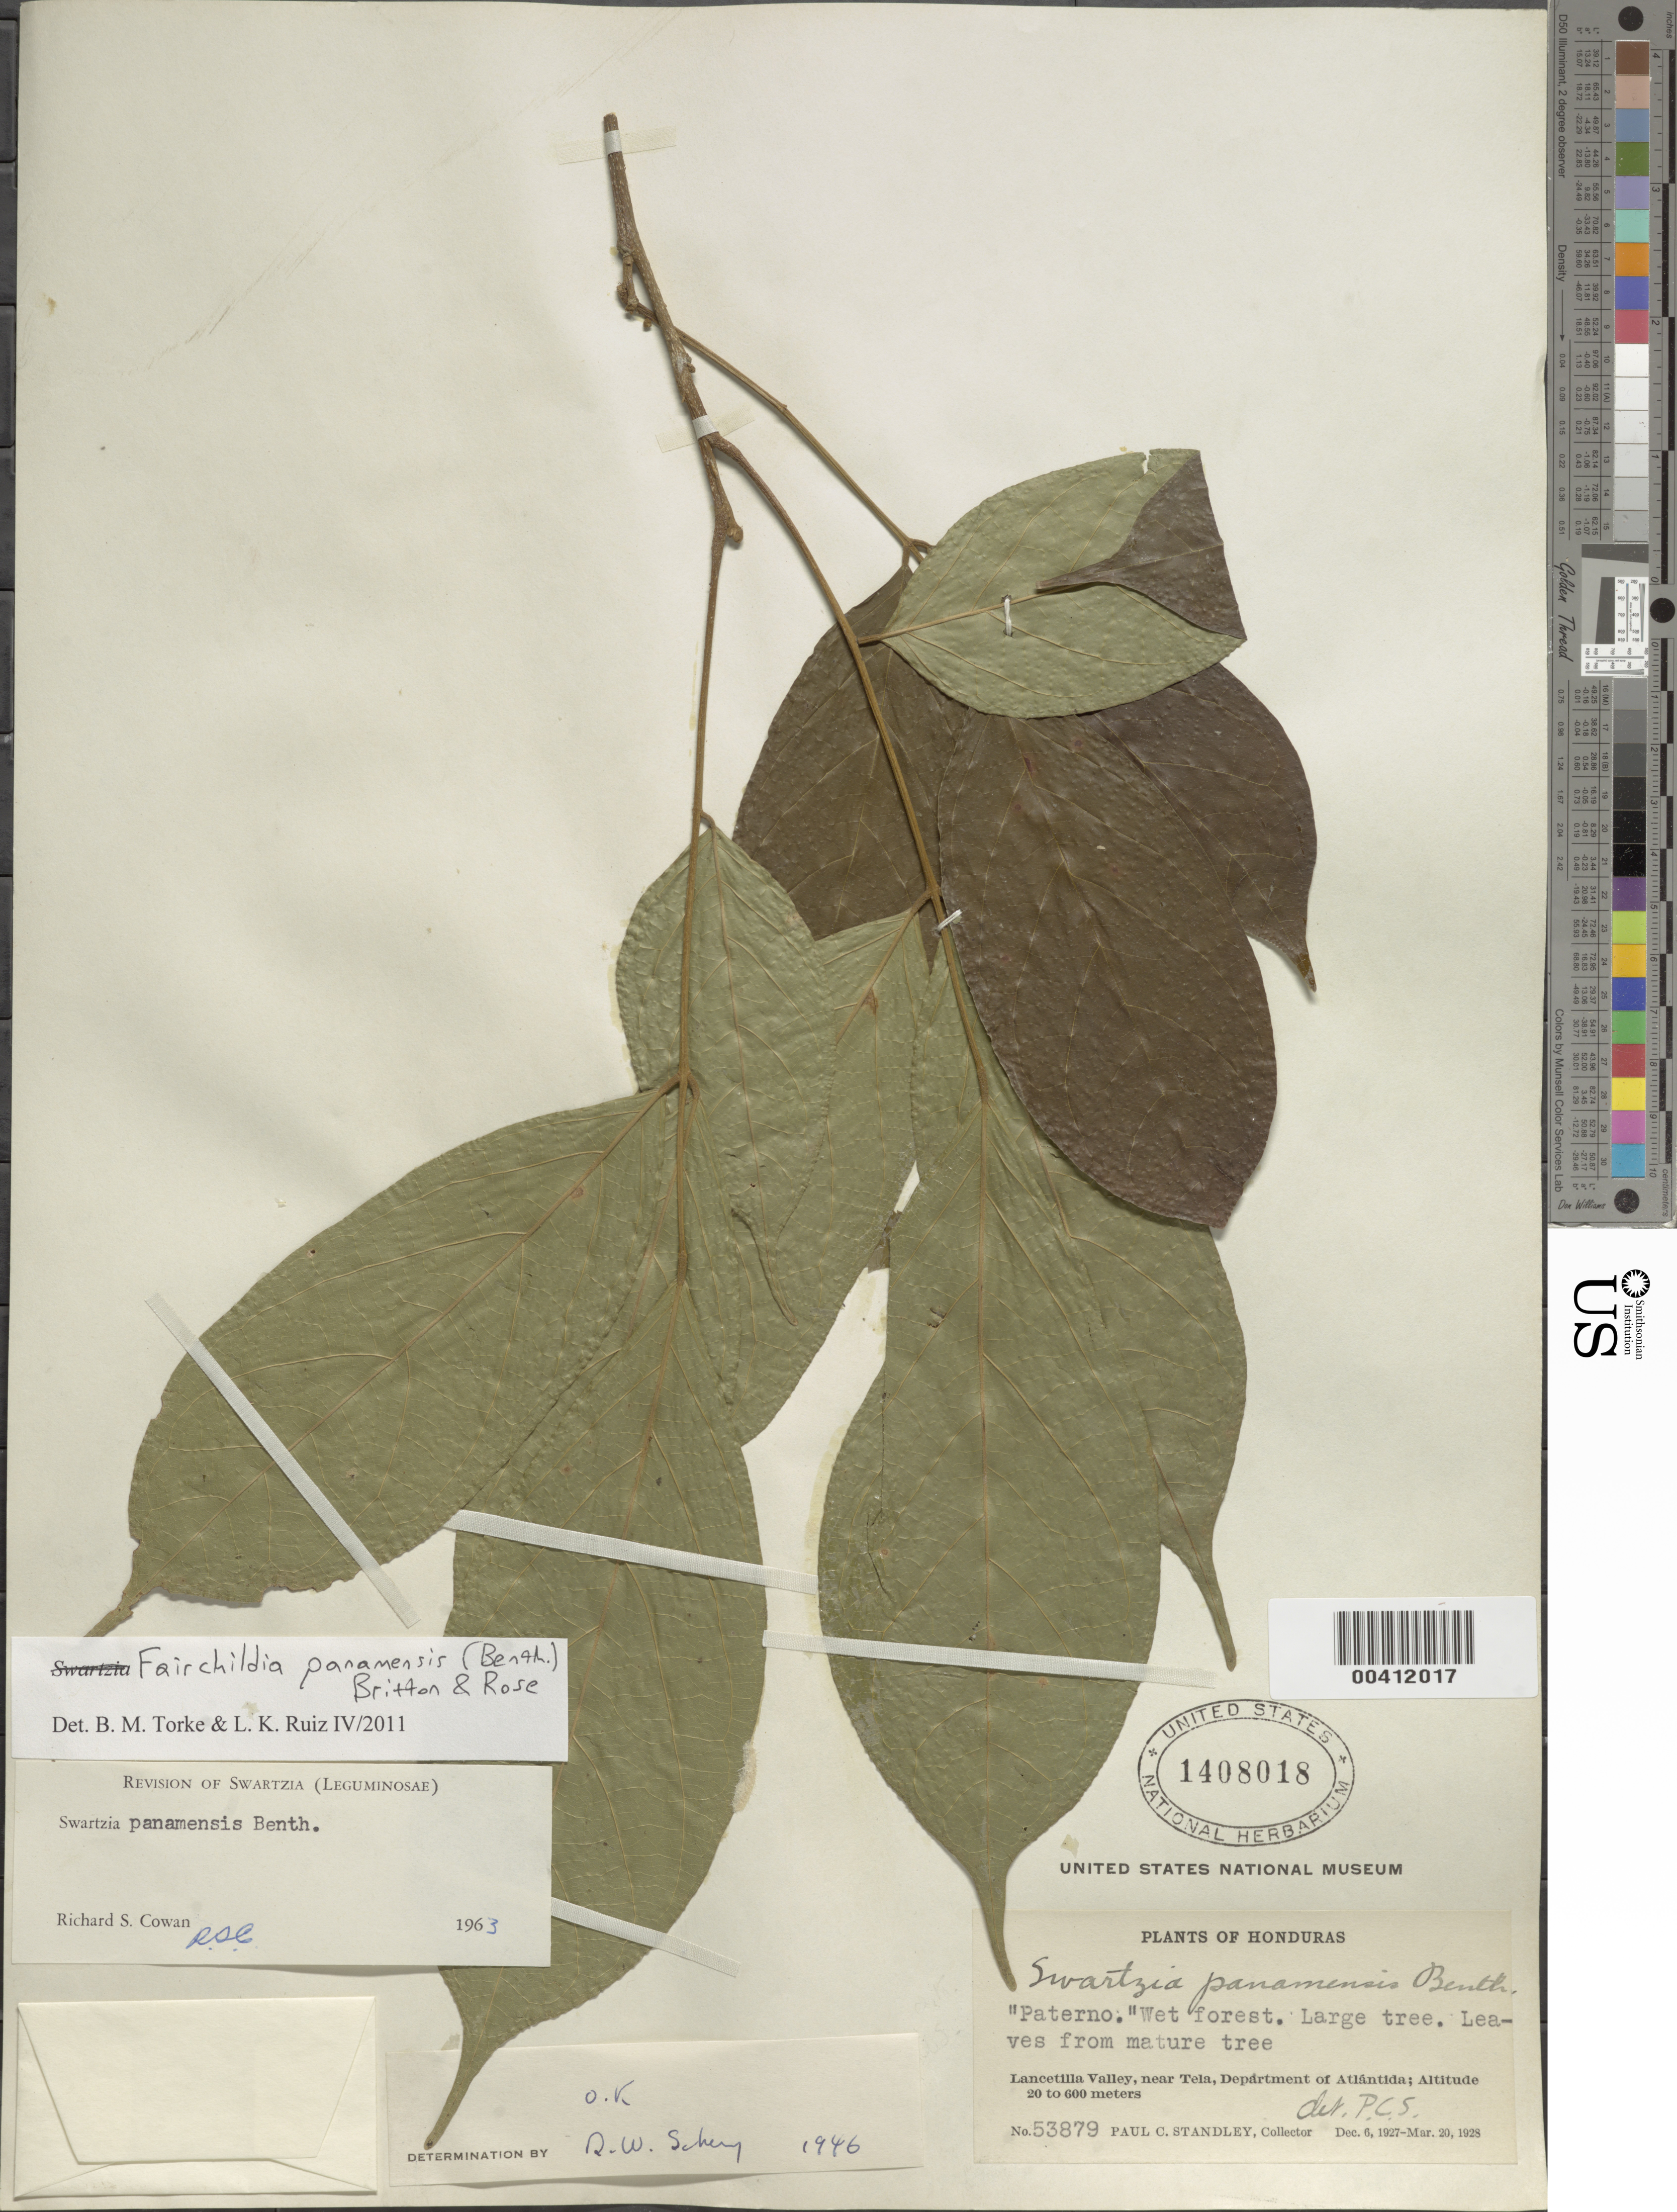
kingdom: Plantae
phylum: Tracheophyta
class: Magnoliopsida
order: Fabales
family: Fabaceae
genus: Fairchildia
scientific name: Fairchildia panamensis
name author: (Benth.) Britton & Rose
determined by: Torke, B. M.; Ruiz, L. K.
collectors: P. C. Standley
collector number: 53879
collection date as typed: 06 Dec 1927 to 20 Mar 1928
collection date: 1927-12-06/1928-03-20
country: Honduras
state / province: Atlántida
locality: Lancetilla Valley, near Tela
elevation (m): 20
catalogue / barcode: US 1408018